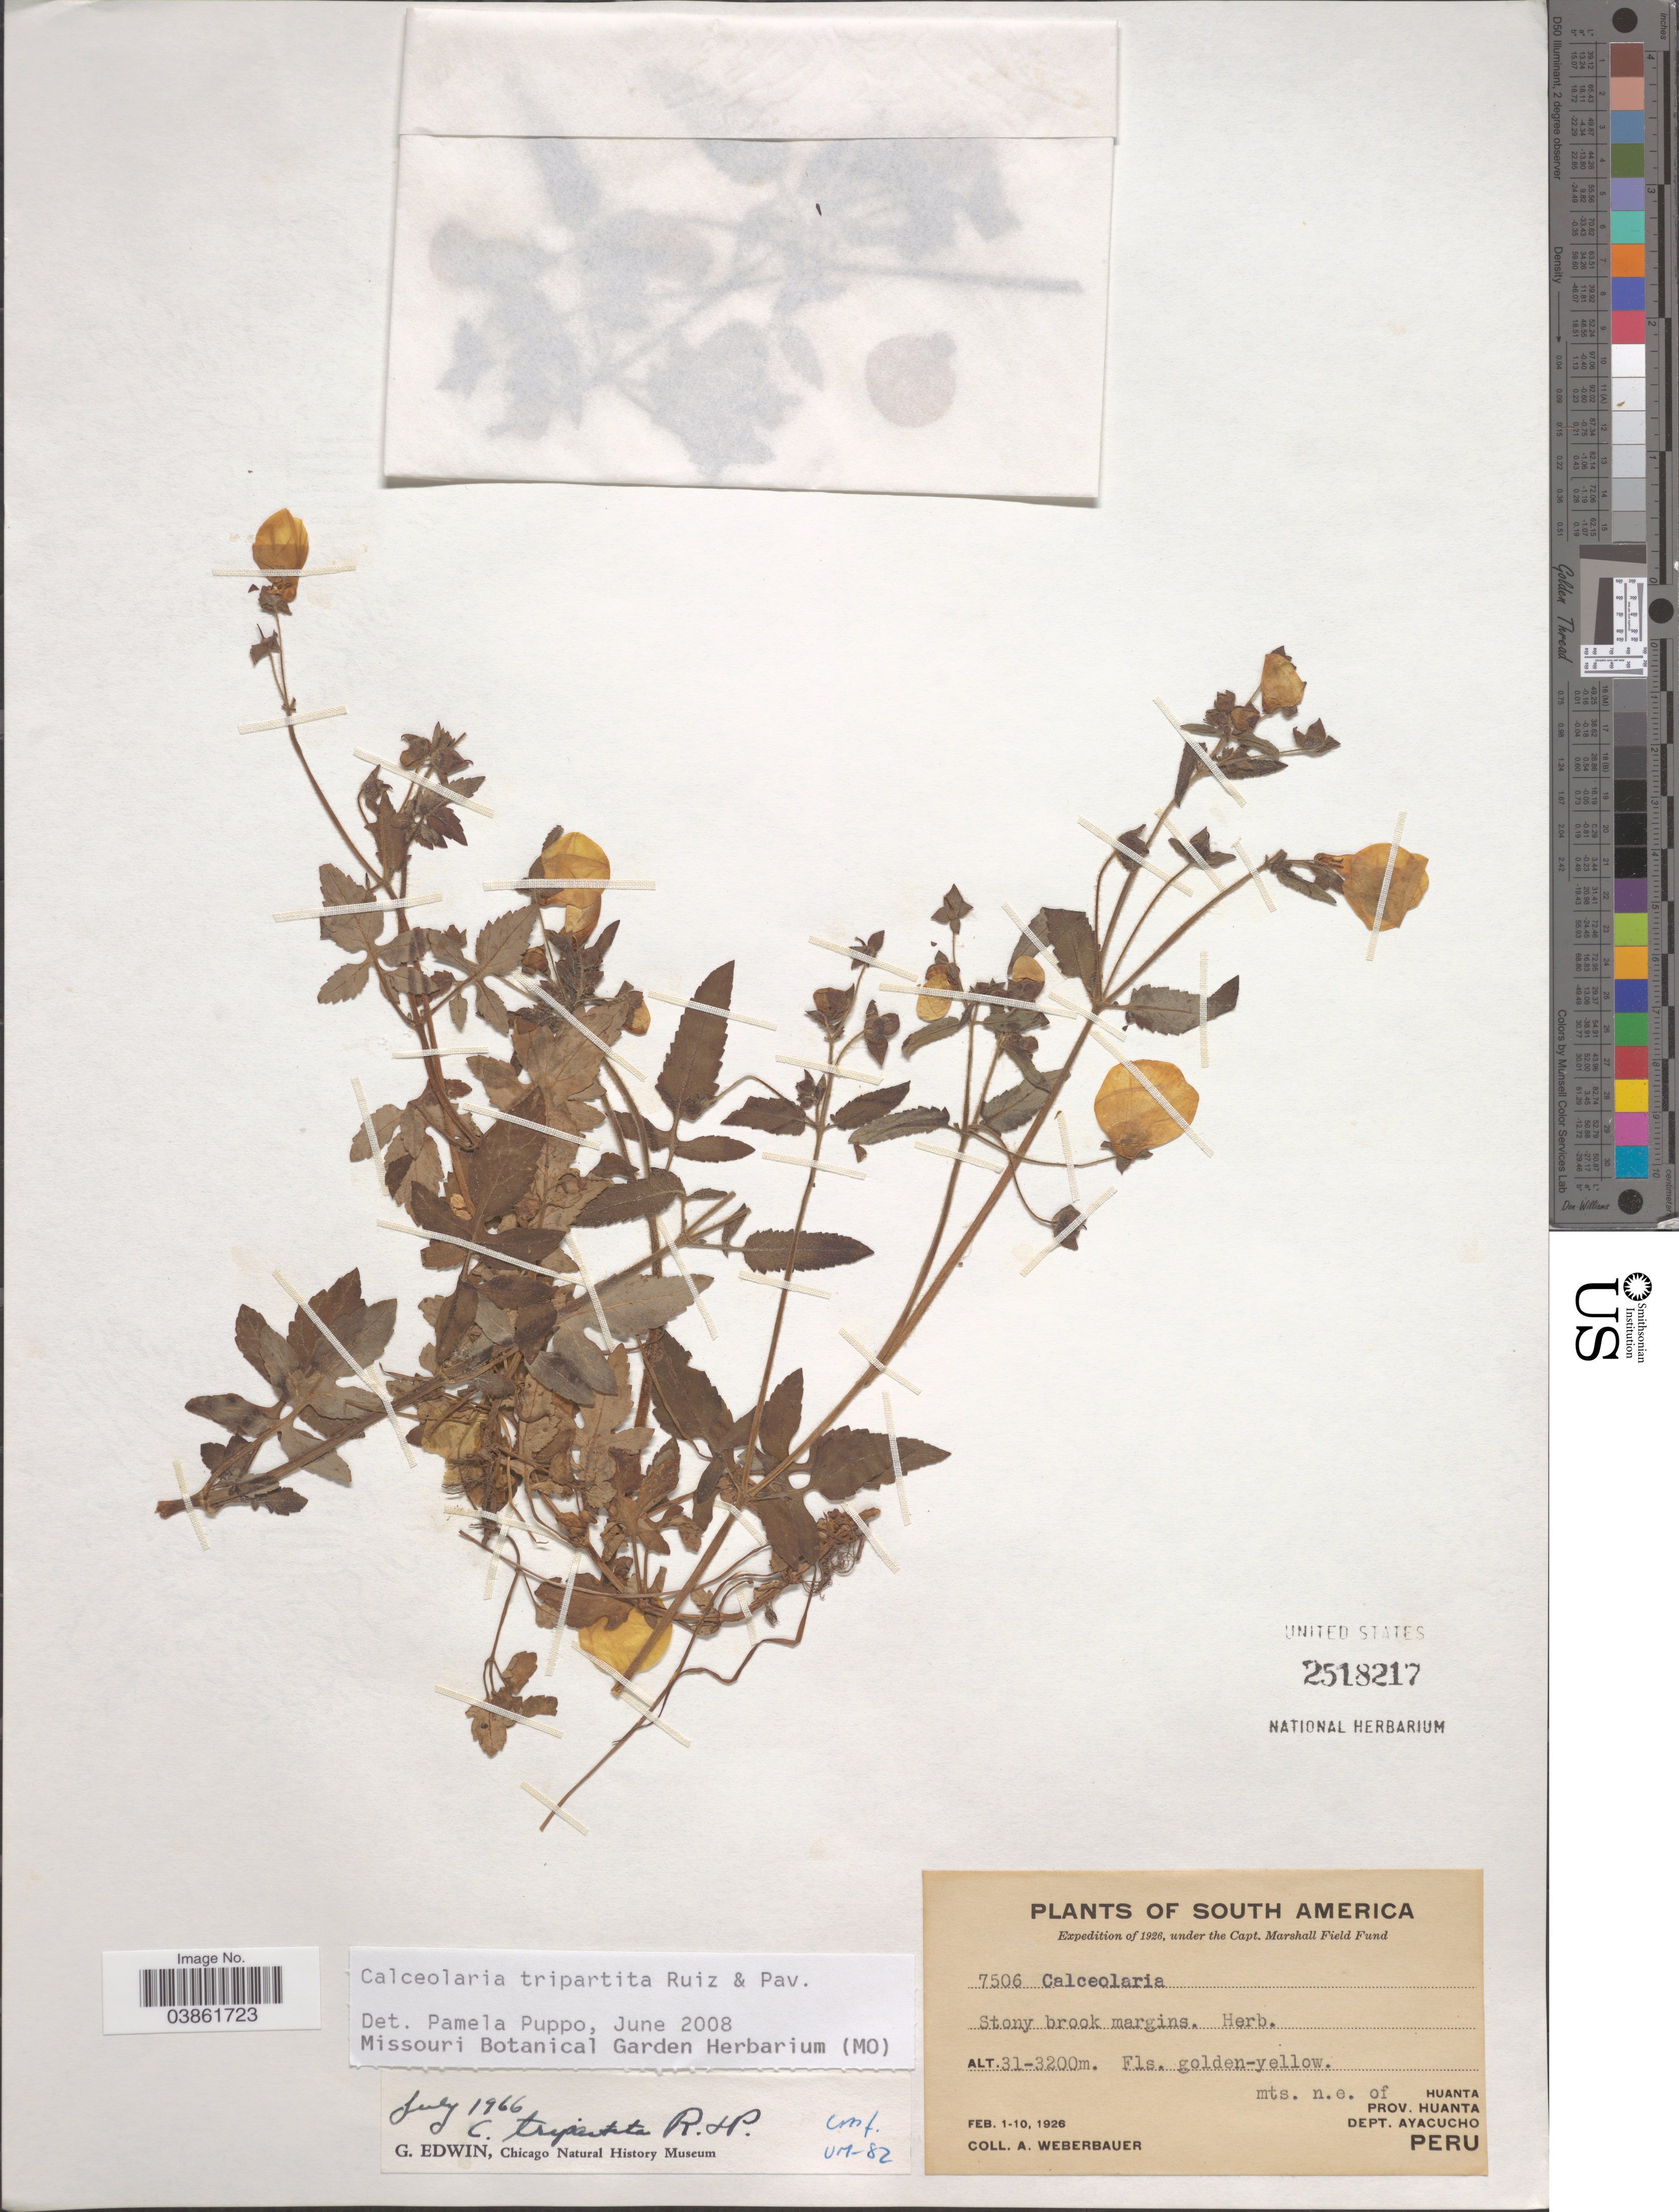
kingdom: Plantae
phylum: Tracheophyta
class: Magnoliopsida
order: Lamiales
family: Calceolariaceae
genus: Calceolaria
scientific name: Calceolaria tripartita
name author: Ruiz & Pav.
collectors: A. Weberbauer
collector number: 7506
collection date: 1926-02-01/1926-02-10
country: Peru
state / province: Ayacucho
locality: Mts. n.e. of Huanta. Prov. Huanta. Dept. Ayacucho.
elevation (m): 3100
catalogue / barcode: US 2518217